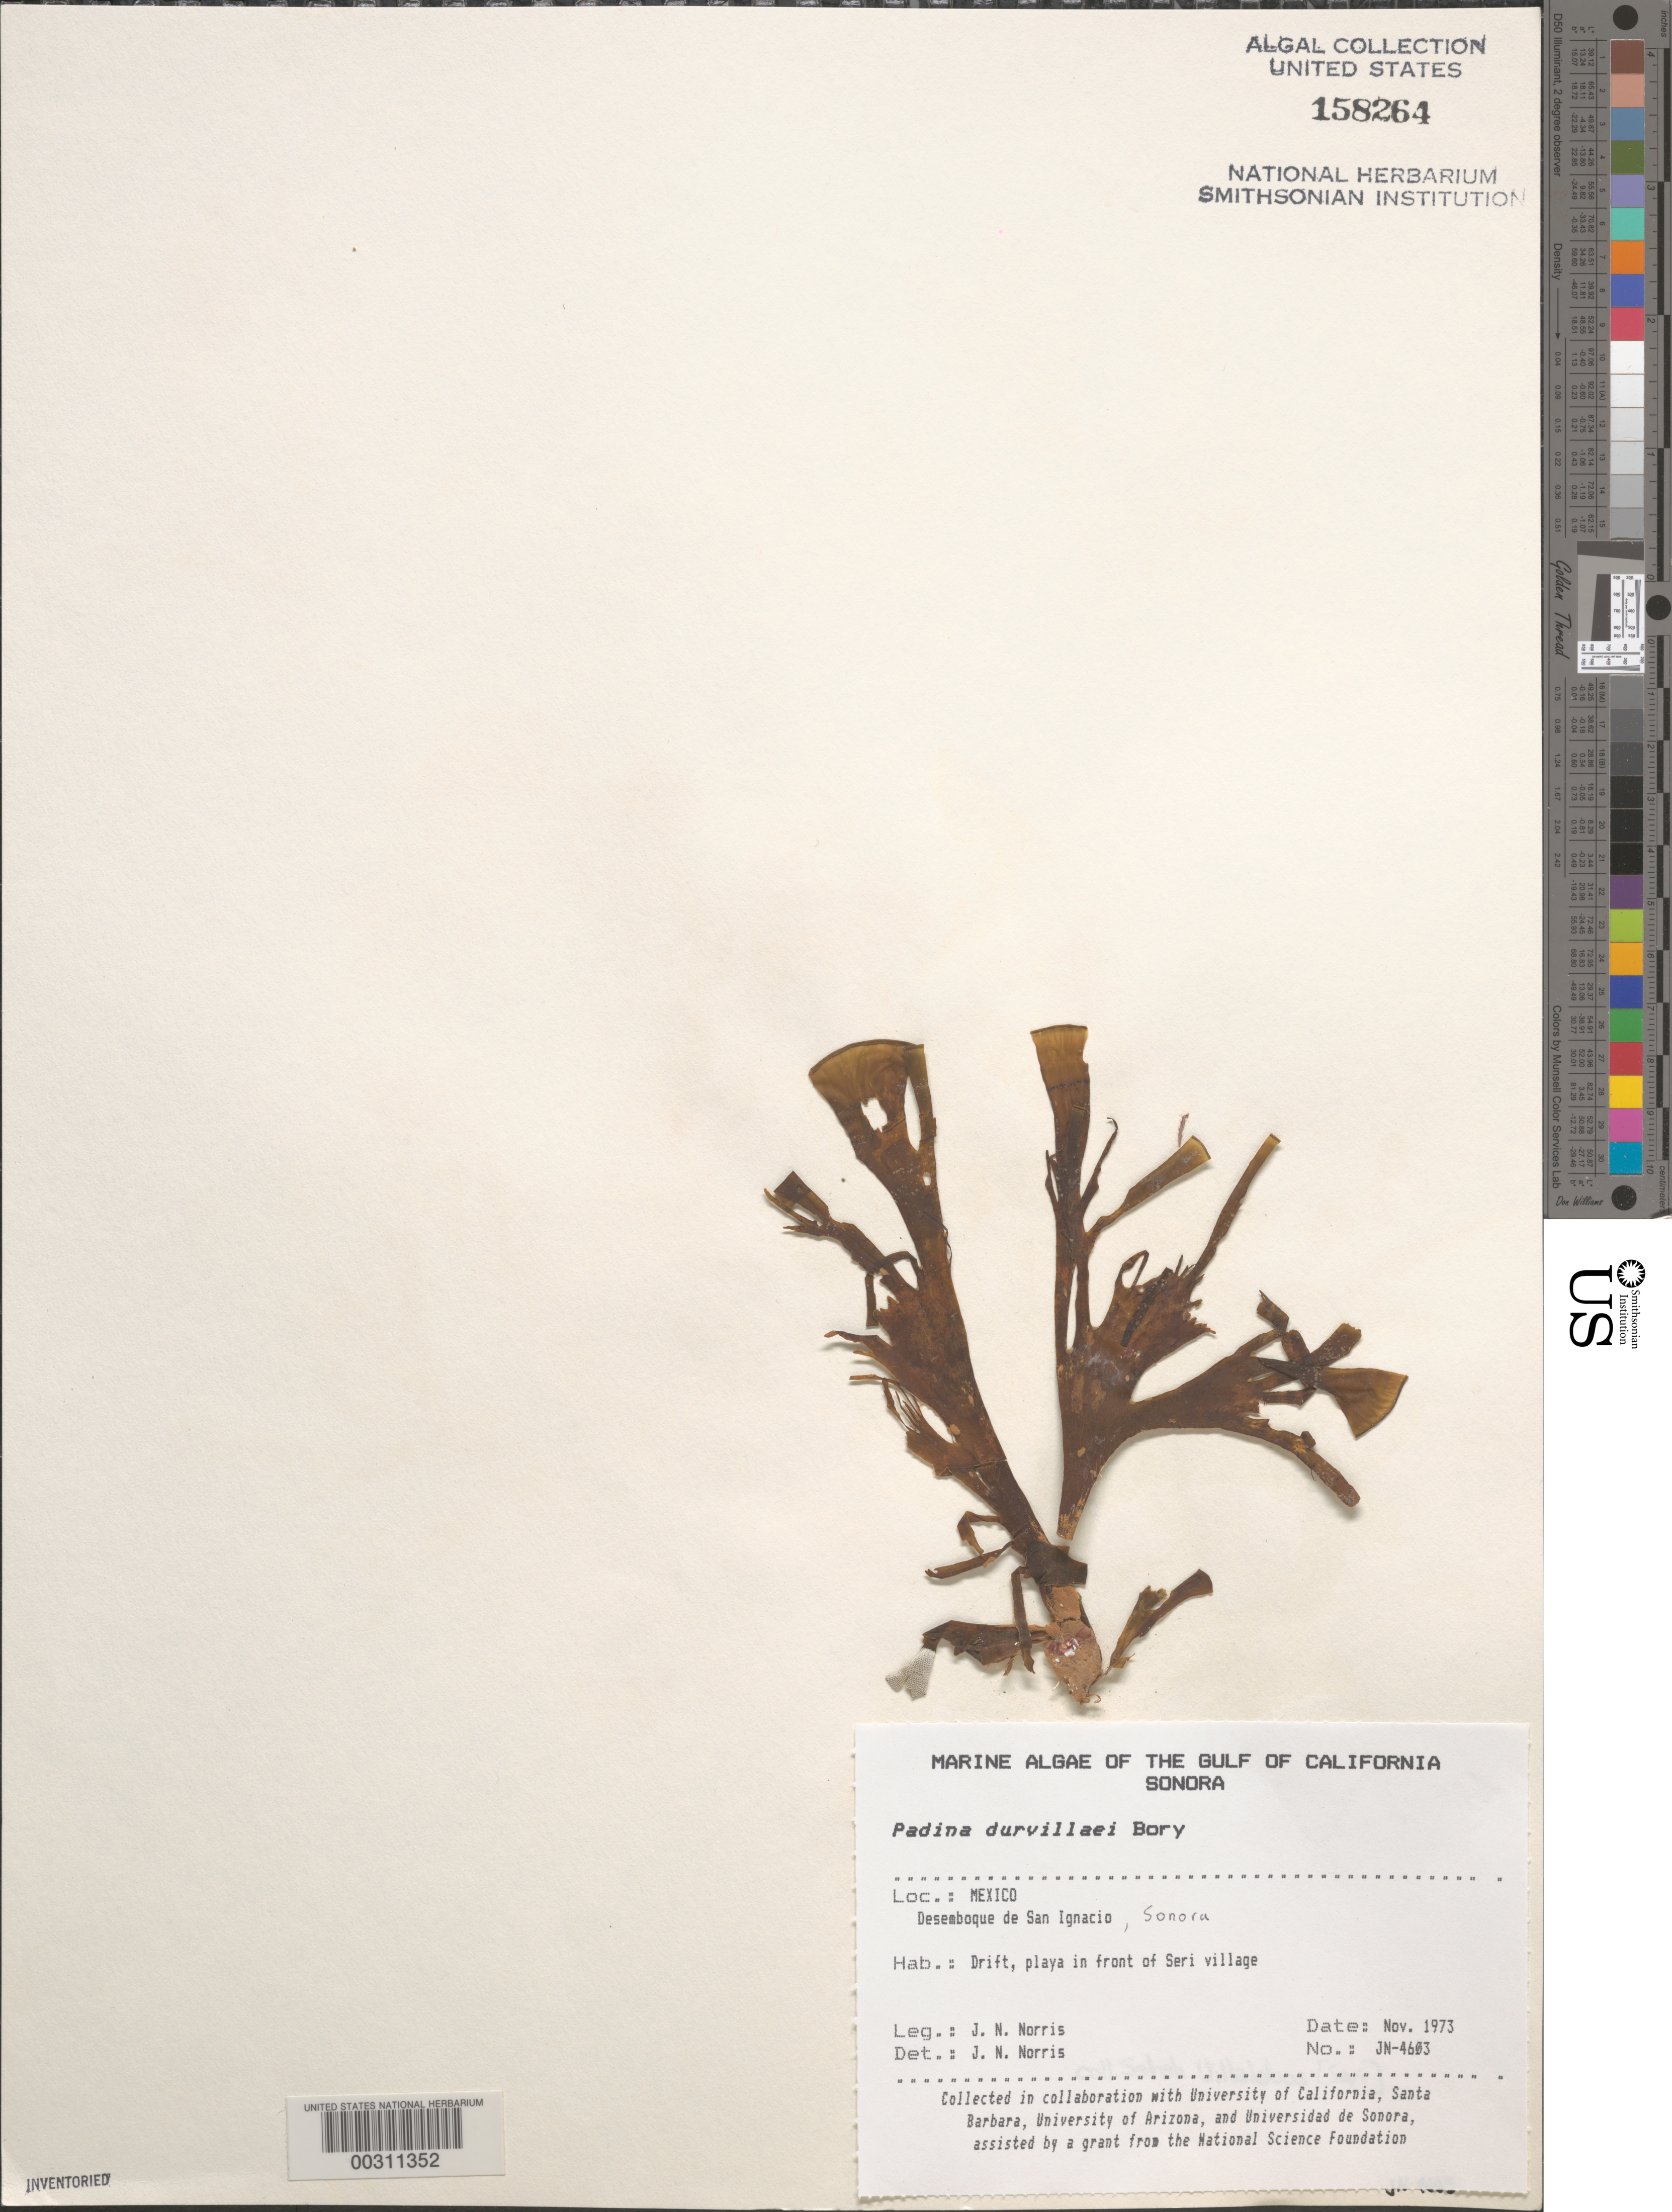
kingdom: Chromista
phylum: Ochrophyta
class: Phaeophyceae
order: Dictyotales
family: Dictyotaceae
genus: Padina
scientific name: Padina durvillaei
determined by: Norris, James N.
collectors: J. N. Norris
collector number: JN-4603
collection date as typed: Nov 1973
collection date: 1973-11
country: Mexico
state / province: Sonora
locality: Desemboque de San Ignacio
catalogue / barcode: US 158264